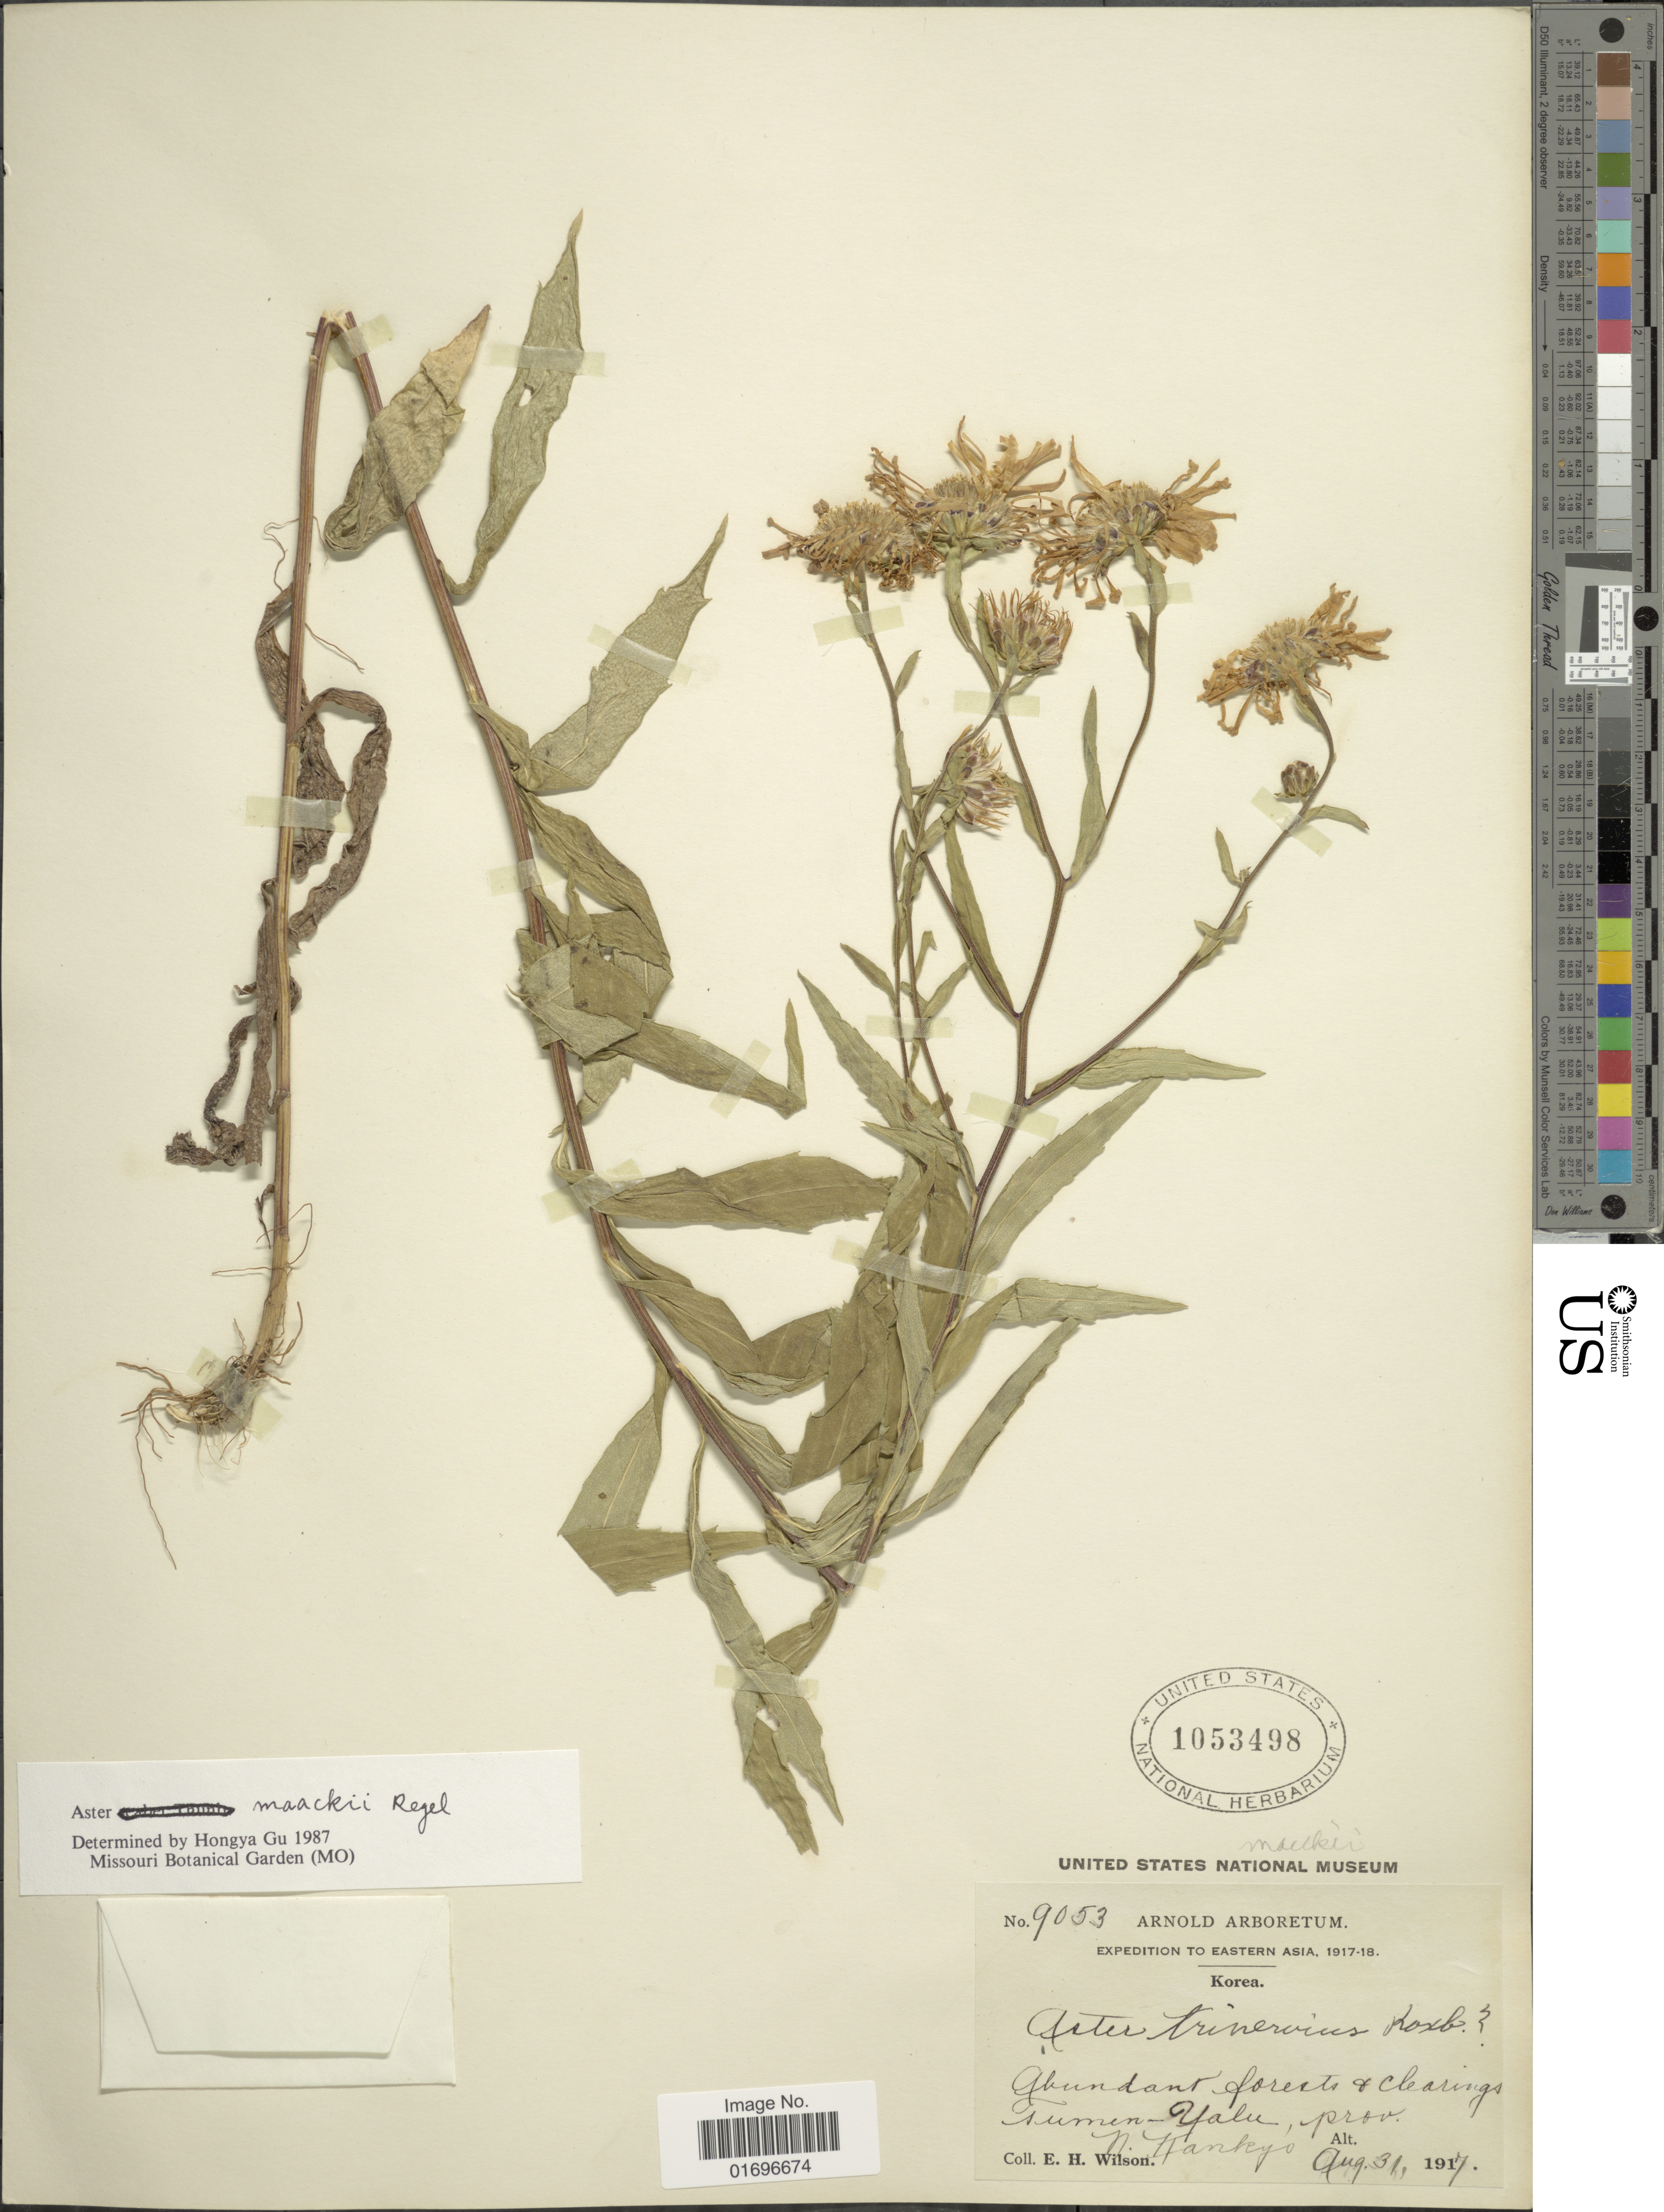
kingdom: Plantae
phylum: Tracheophyta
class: Magnoliopsida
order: Asterales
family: Asteraceae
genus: Aster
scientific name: Aster maackii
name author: Regel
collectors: E. Wilson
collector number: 9053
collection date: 1917-08-31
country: North Korea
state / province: South Hamgyong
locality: Eastern Asia. Korea. Abundant forests & clearings Tumen-Yalu, prov. N. Kankyo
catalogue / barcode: US 1053498